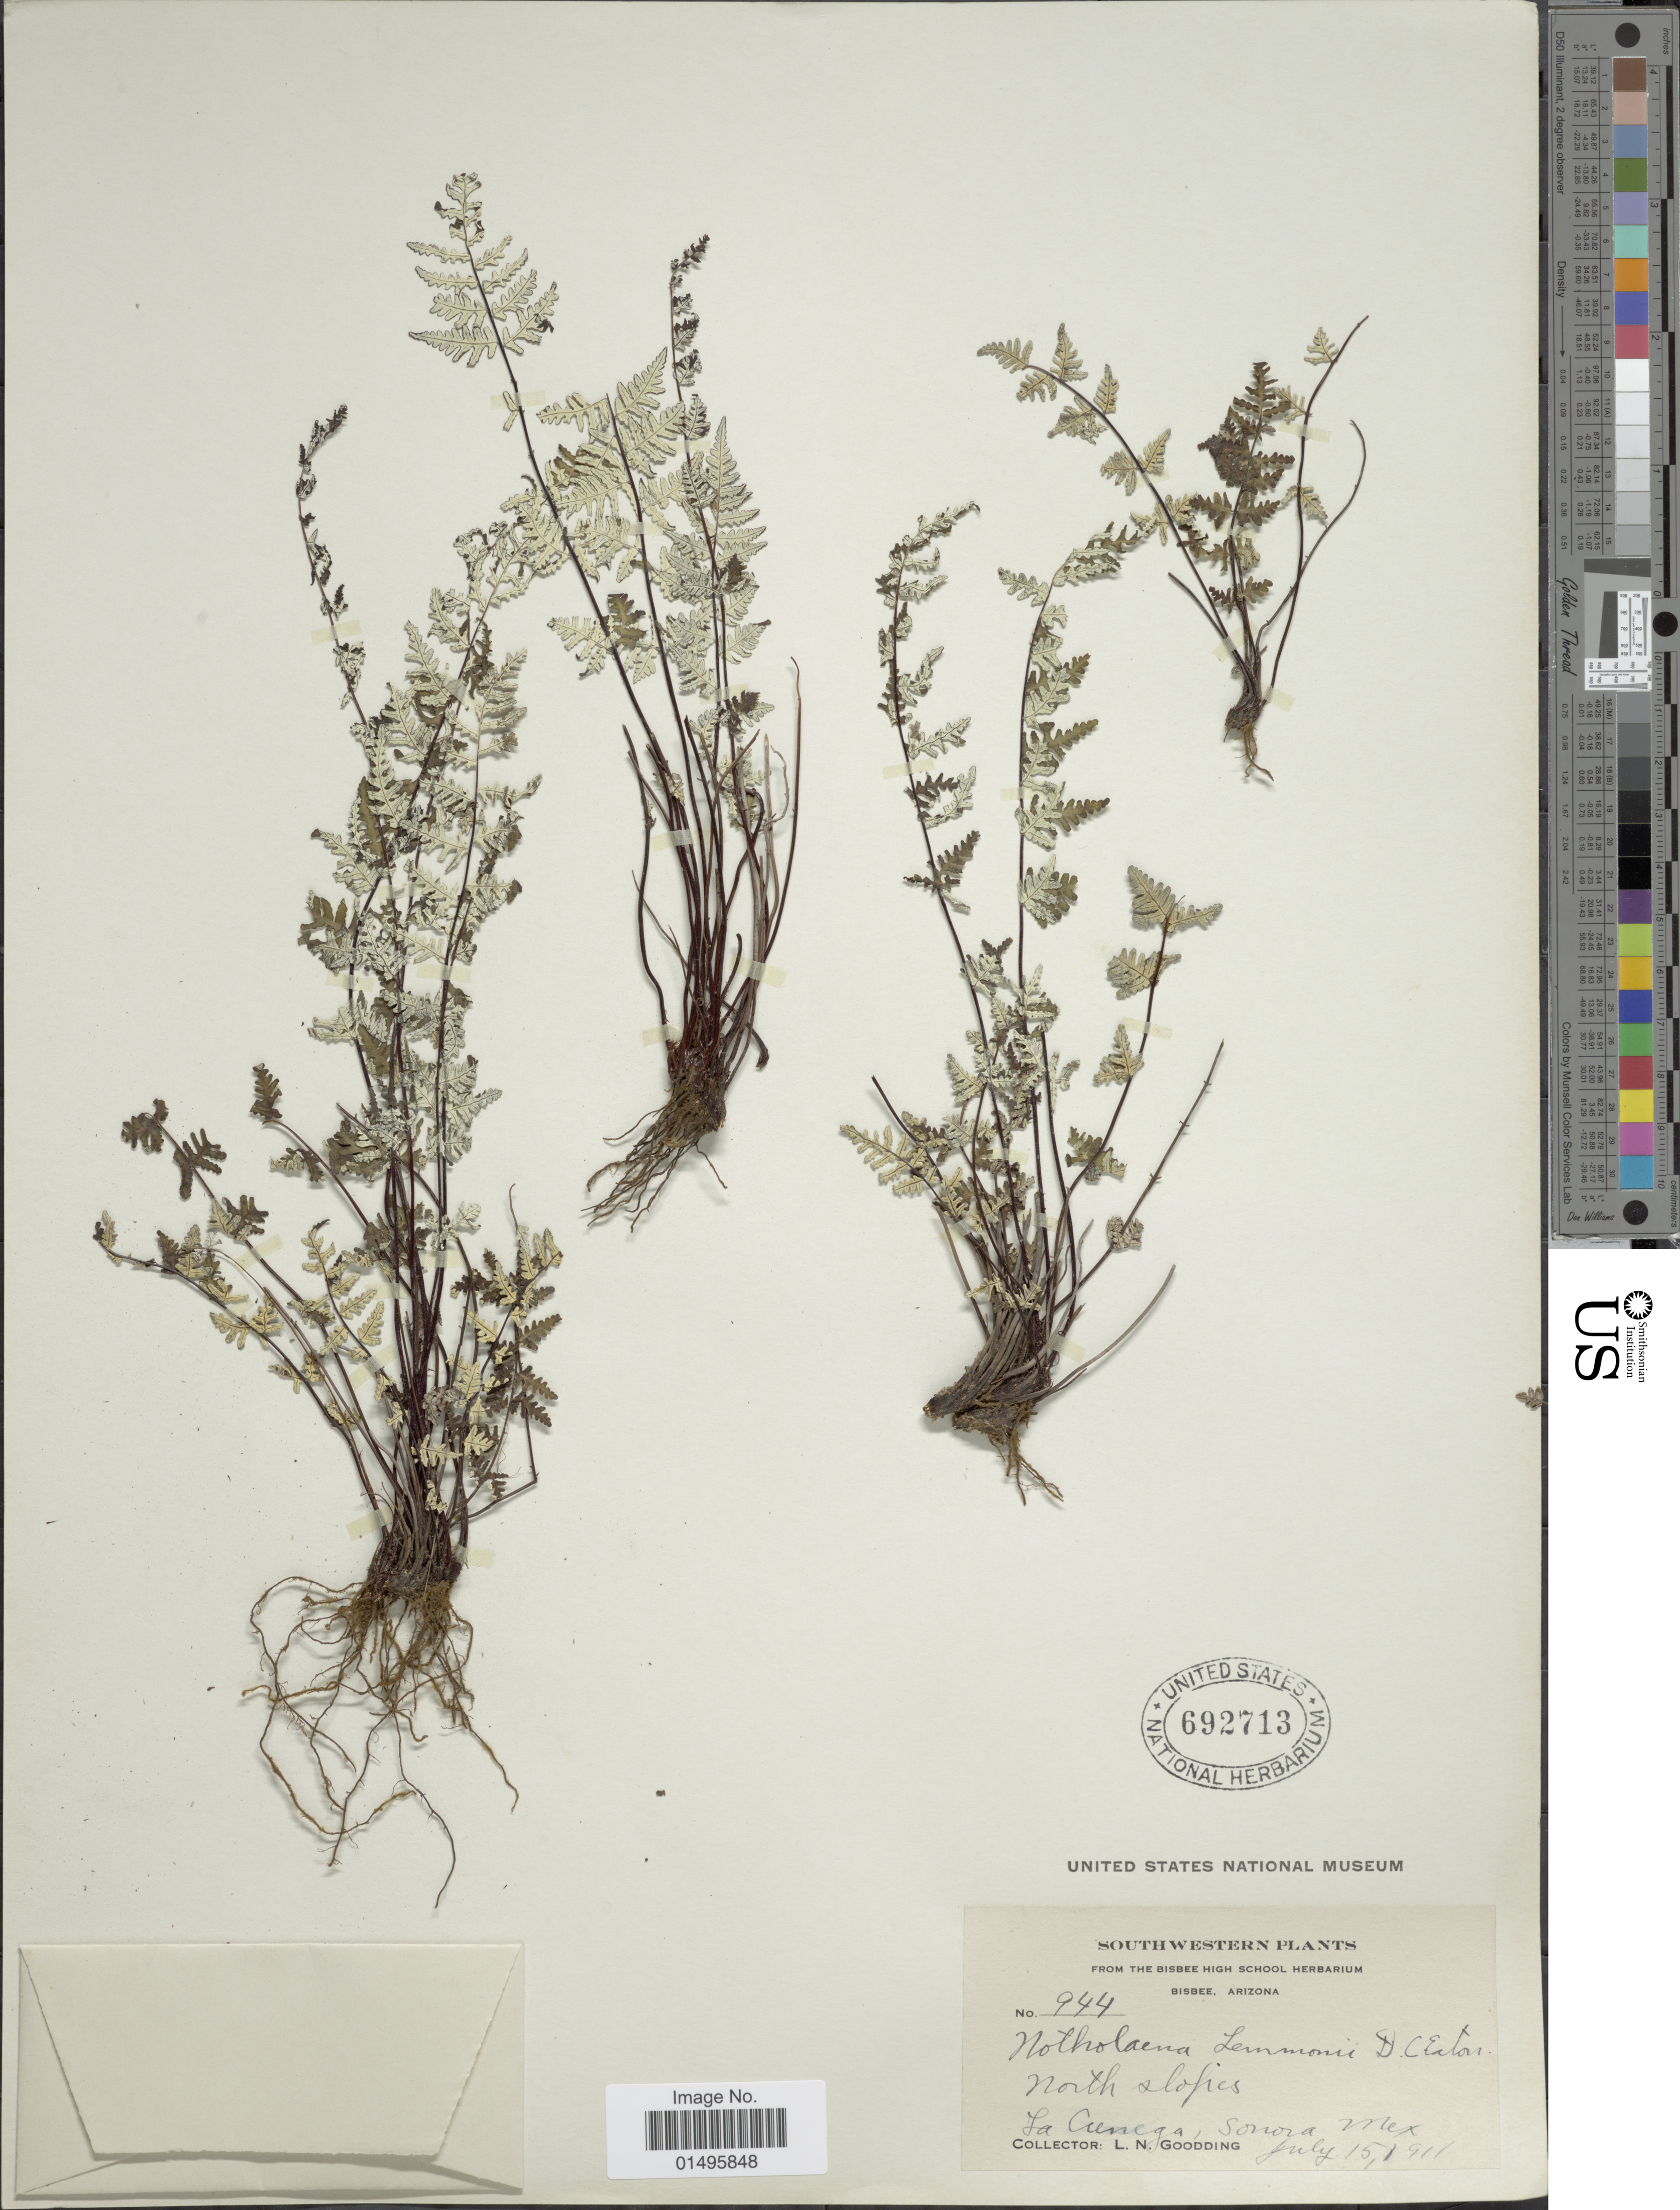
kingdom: Plantae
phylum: Tracheophyta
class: Polypodiopsida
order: Polypodiales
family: Pteridaceae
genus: Notholaena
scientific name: Notholaena lemmonii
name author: D.C. Eaton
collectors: L. N. Goodding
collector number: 944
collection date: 1911-07-15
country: Mexico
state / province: Sonora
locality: Southwestern, Bisbee, Arizona, La Cunega.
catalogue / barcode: US 692713